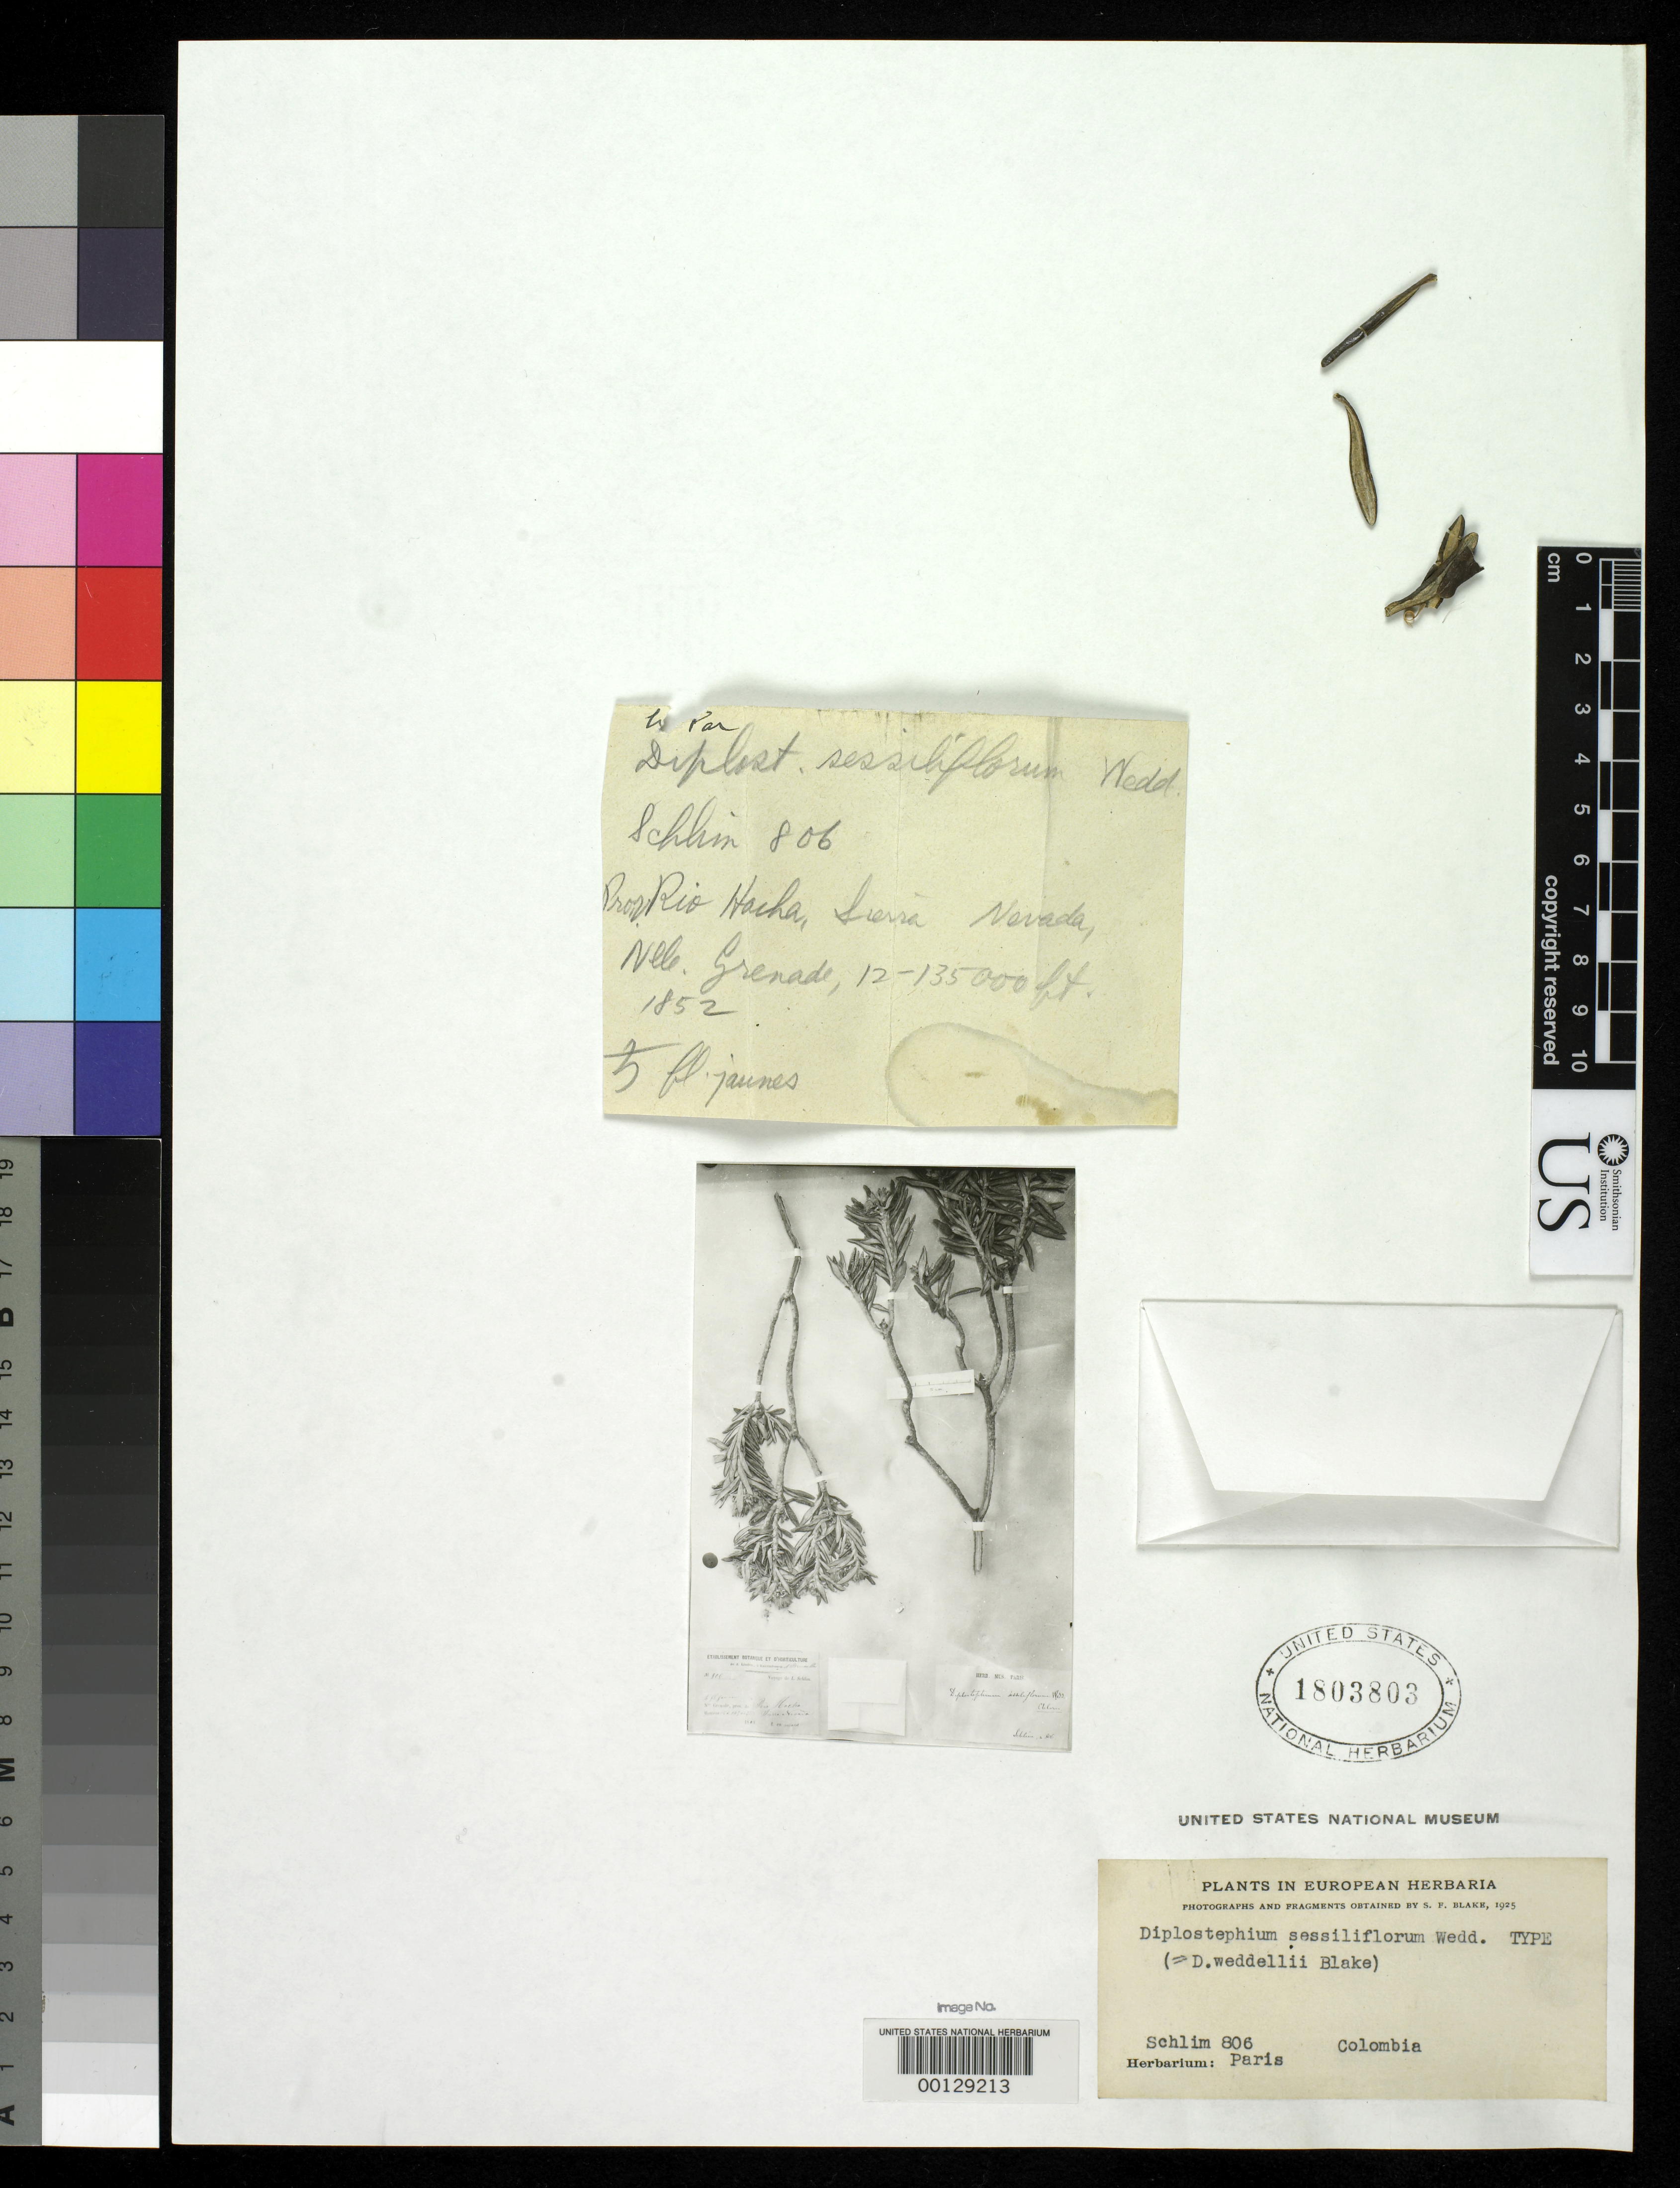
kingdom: Plantae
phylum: Tracheophyta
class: Magnoliopsida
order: Asterales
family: Asteraceae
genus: Diplostephium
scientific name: Diplostephium sessiliflorum Wedd., nom. illeg.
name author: Wedd.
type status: Isotype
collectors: L. Schlim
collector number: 806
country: Colombia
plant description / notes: Photograph and fragmentary material of type specimen ex herb. Paris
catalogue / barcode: US 1803803